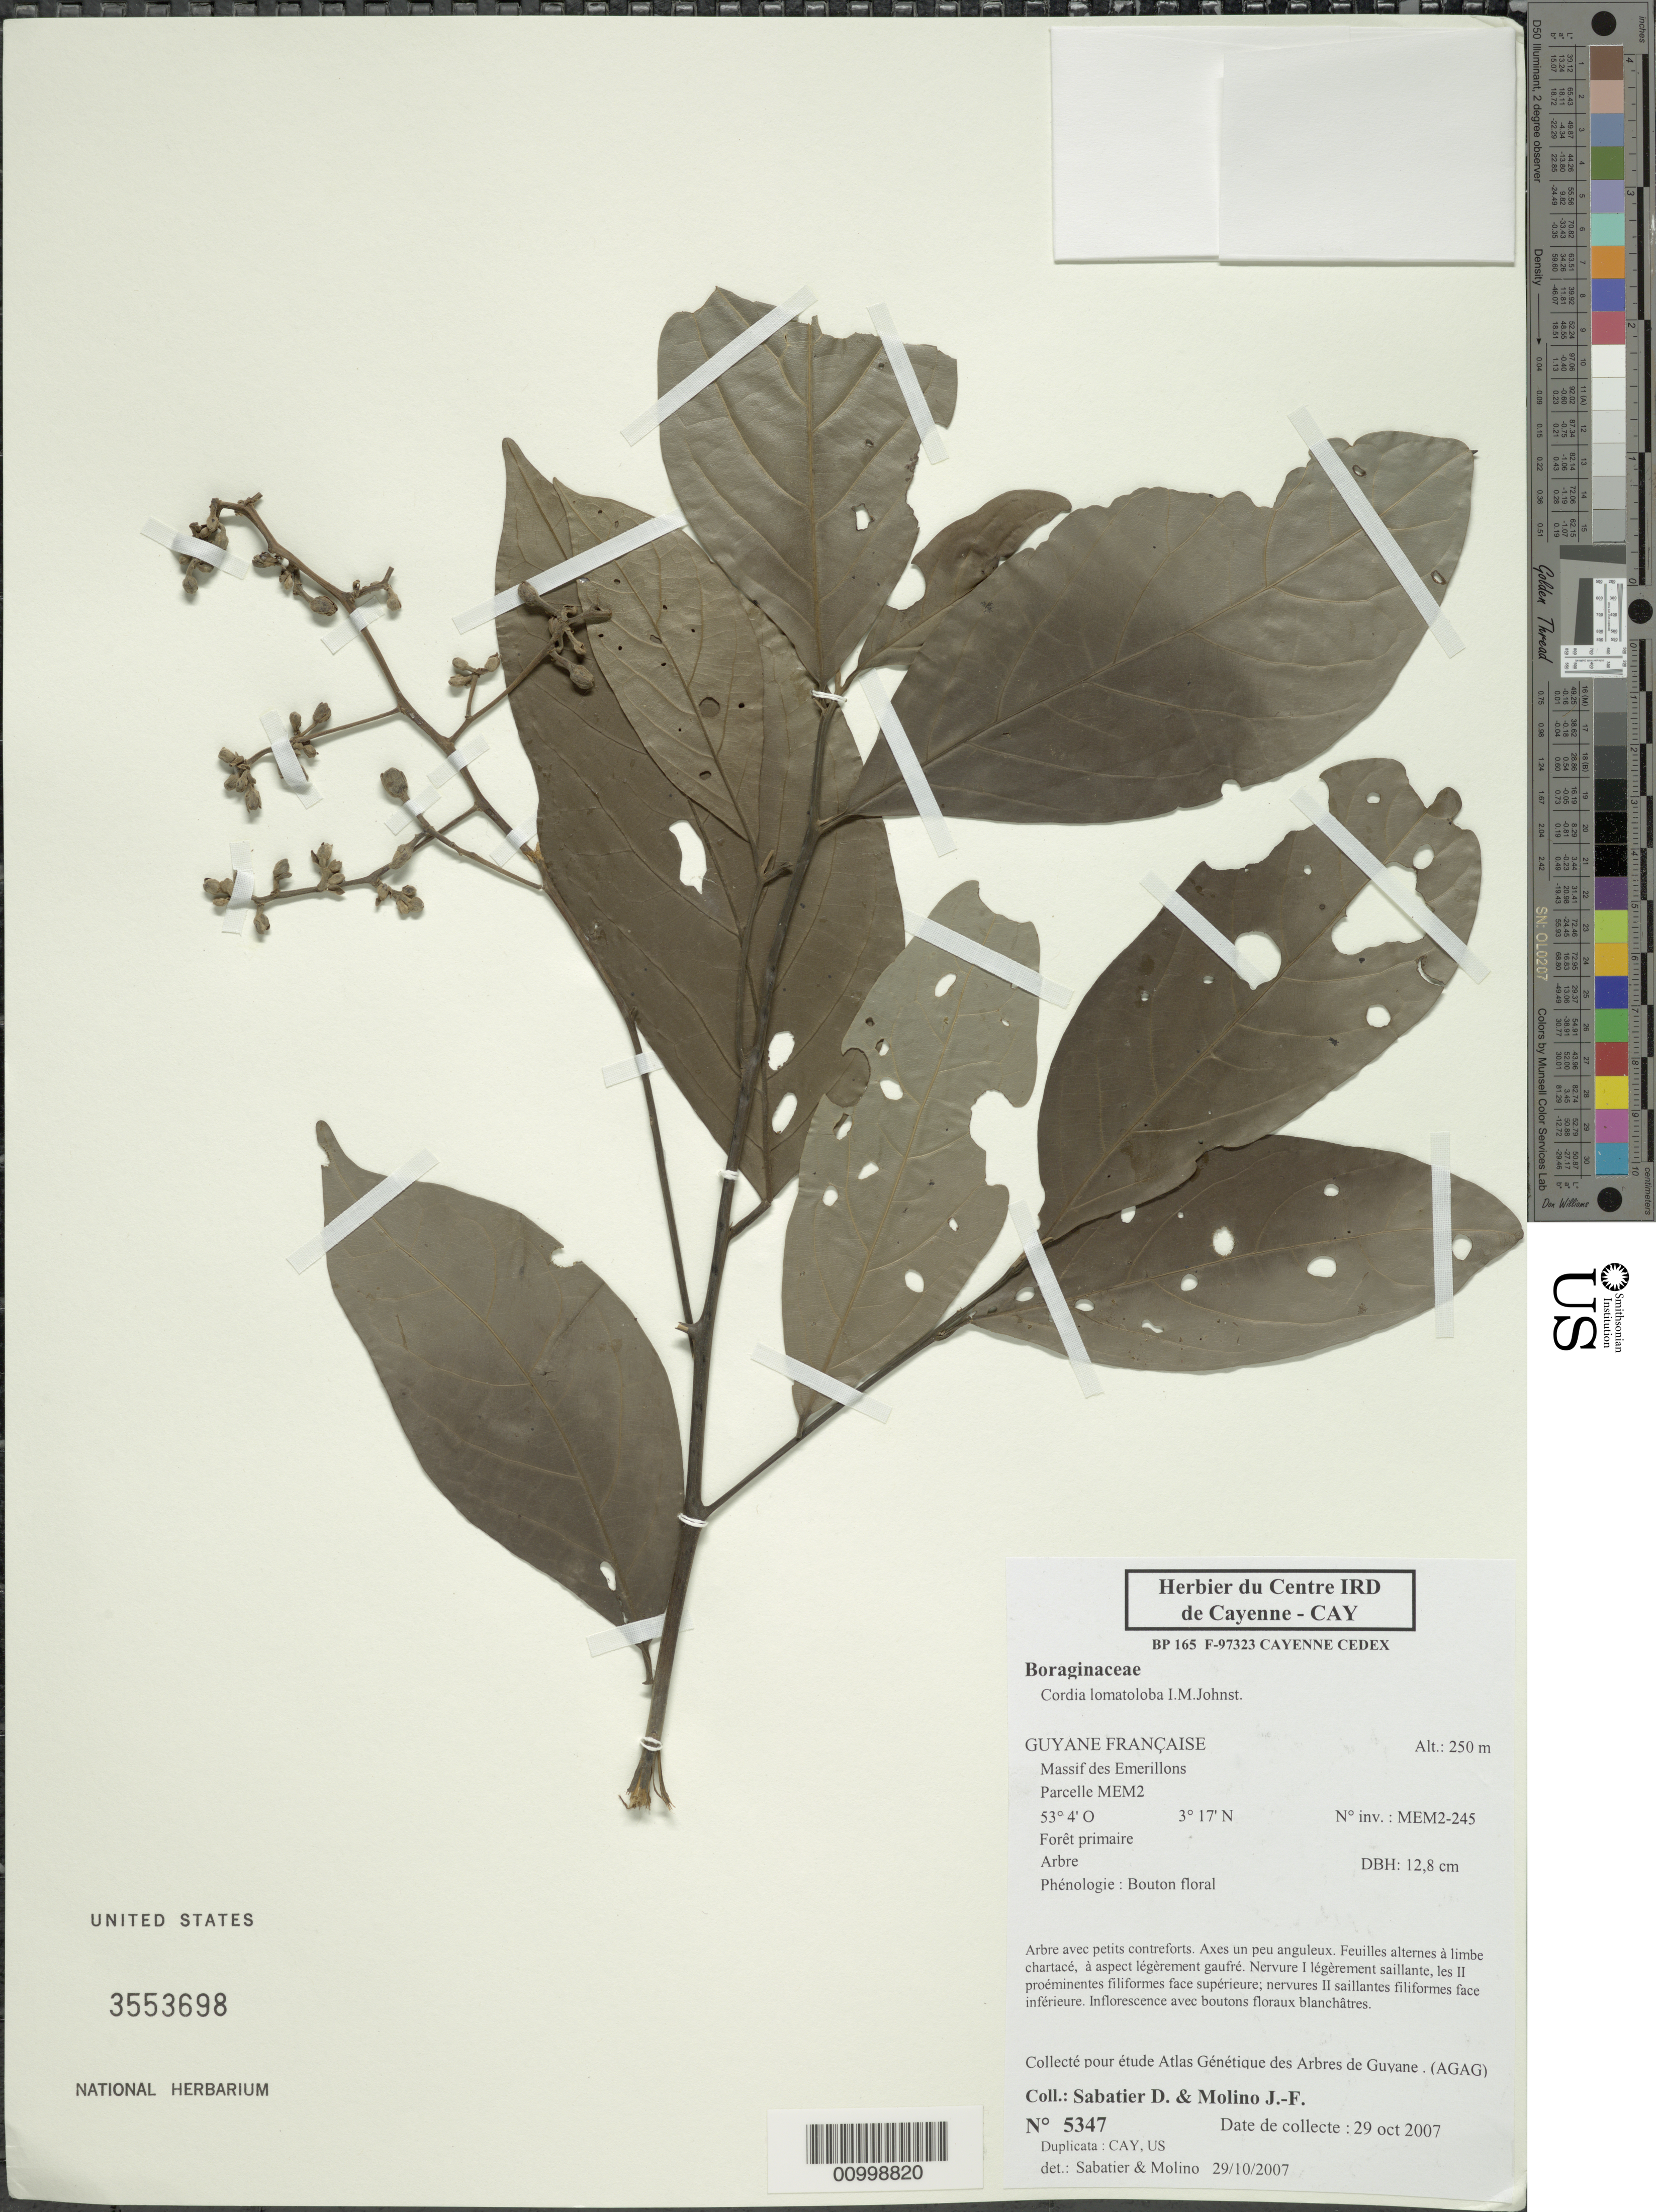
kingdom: Plantae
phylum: Tracheophyta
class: Magnoliopsida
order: Boraginales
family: Cordiaceae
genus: Cordia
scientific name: Cordia lomatoloba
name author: I.M. Johnst.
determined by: Sabatier, D.; Molino, J. F.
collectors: D. Sabatier & J. Molino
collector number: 5347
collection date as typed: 29-Oct-07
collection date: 2007-10-29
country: French Guiana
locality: Massif des Emerillons, Parcelle MEM2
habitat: Foret primaire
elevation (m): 250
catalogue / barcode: US 3553698